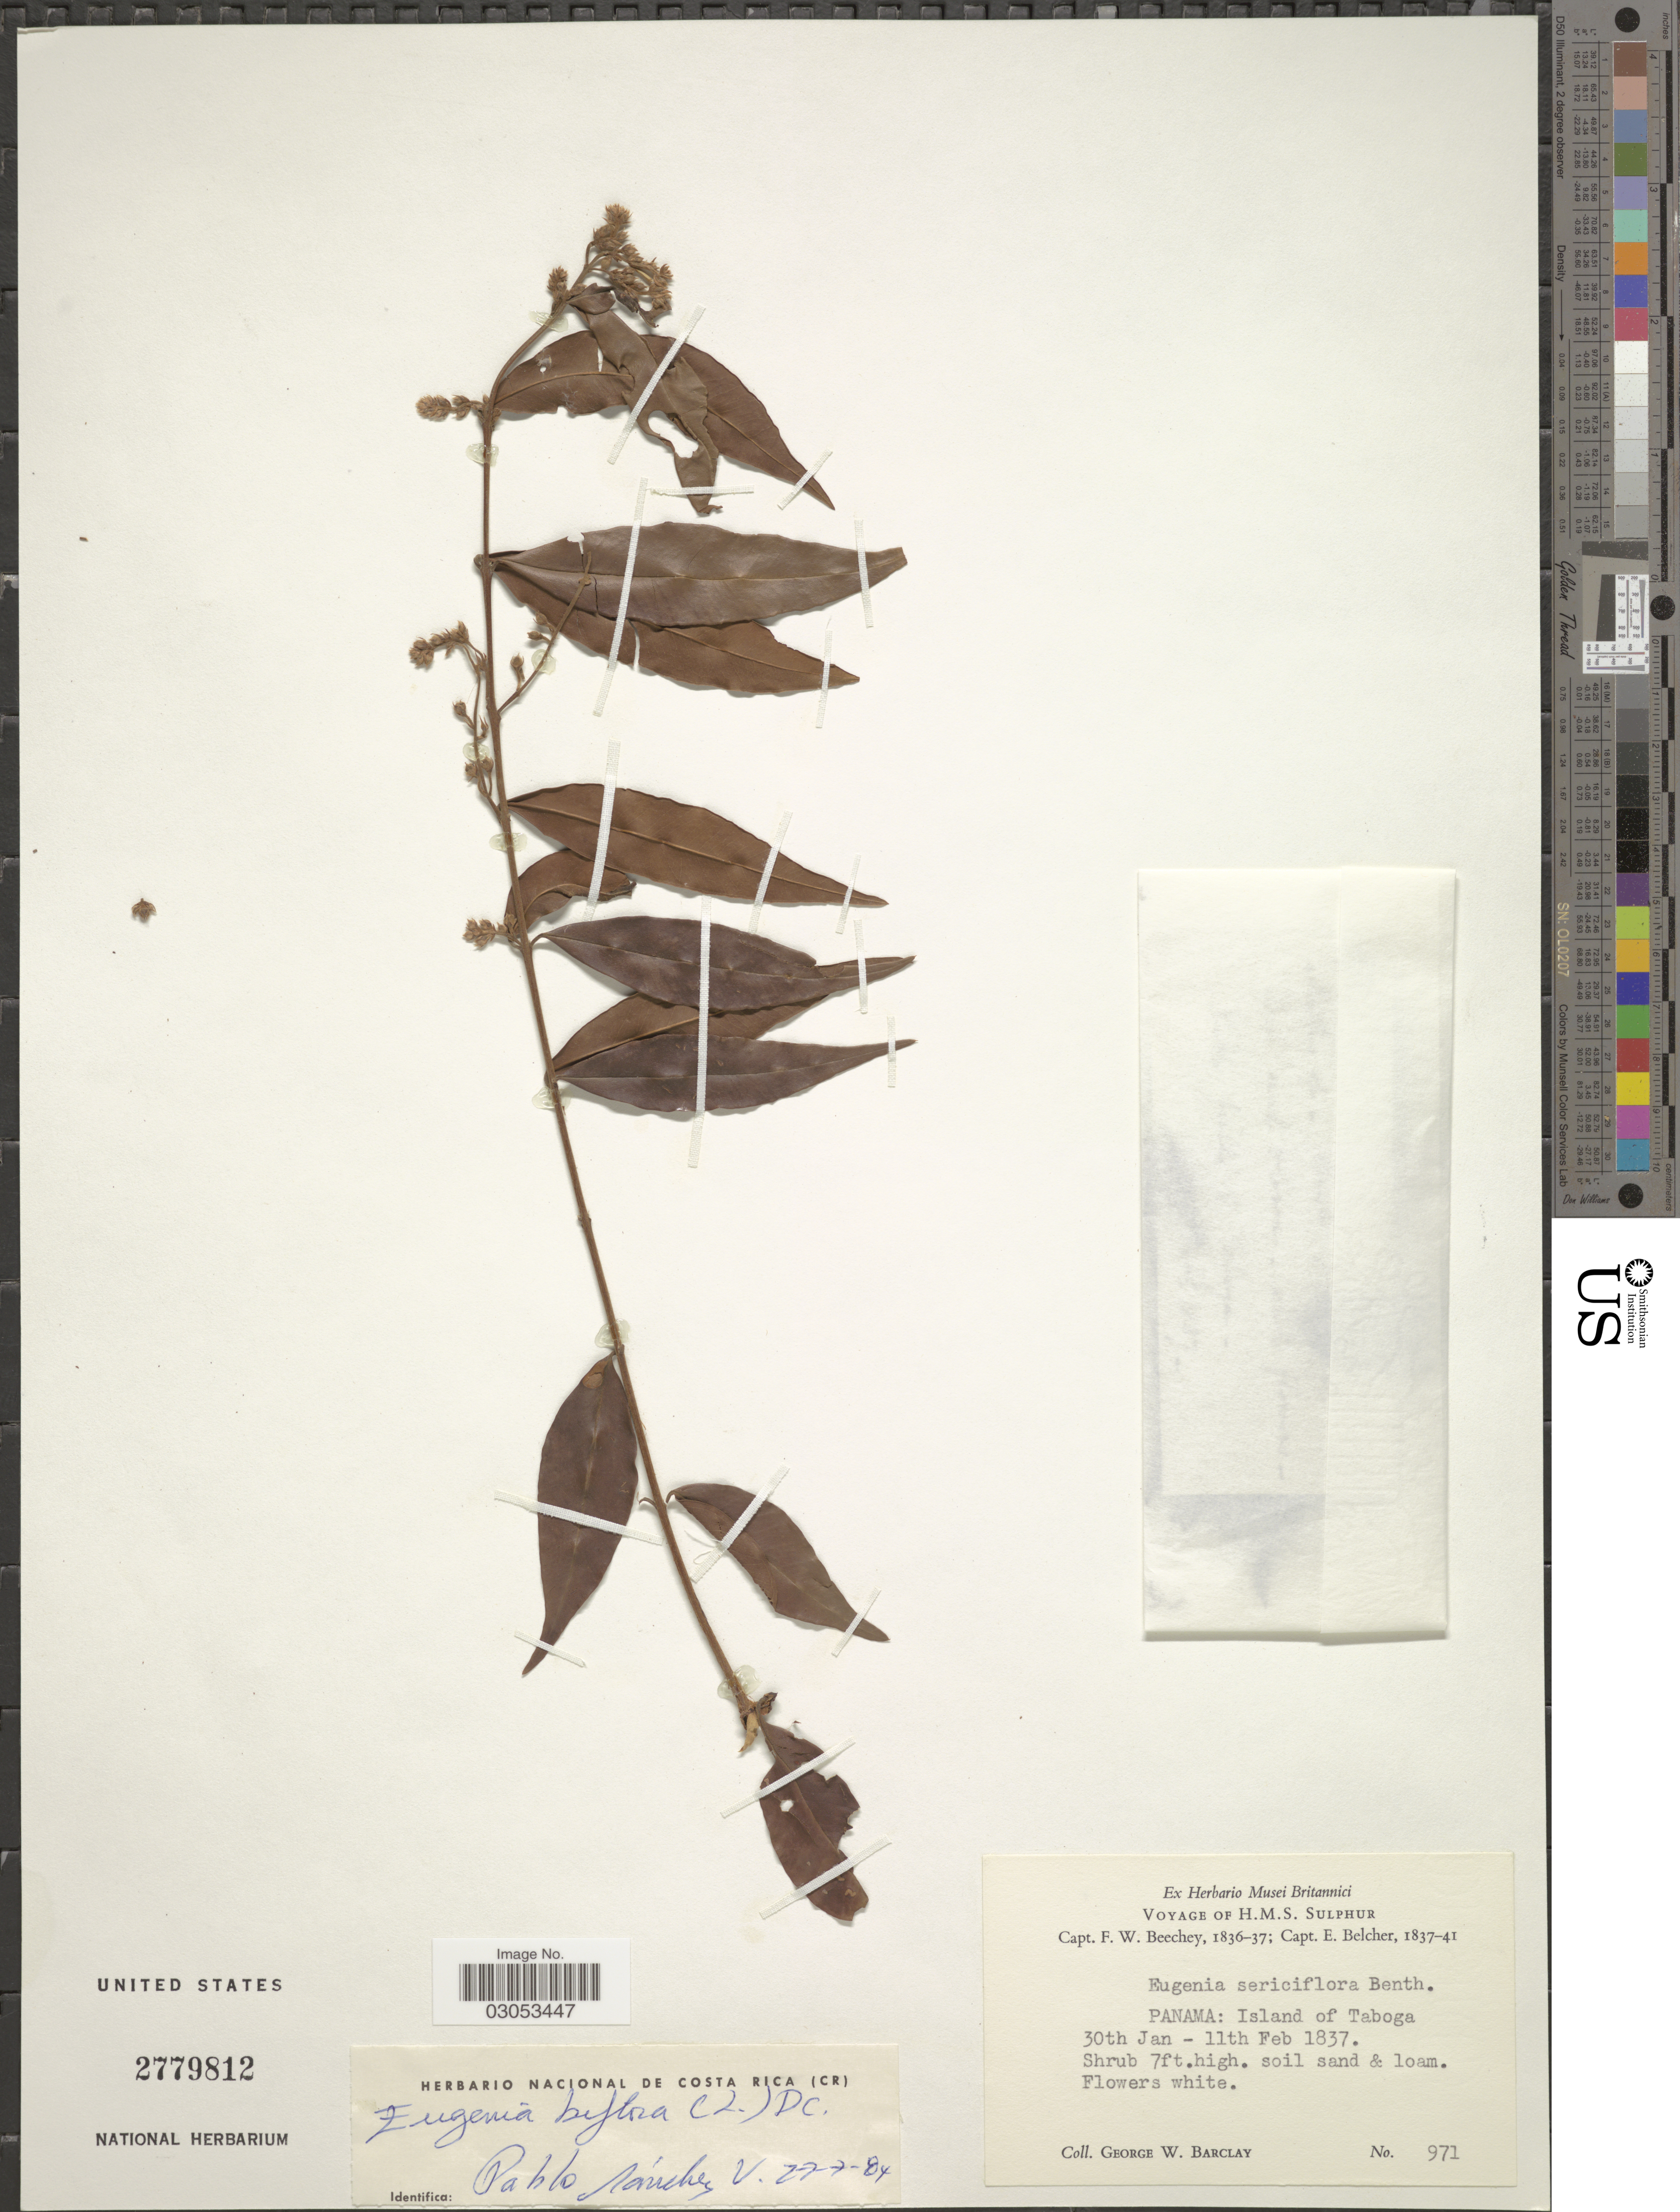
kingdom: Plantae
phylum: Tracheophyta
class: Magnoliopsida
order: Myrtales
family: Myrtaceae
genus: Eugenia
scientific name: Eugenia biflora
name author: (L.) DC.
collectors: G. W. Barclay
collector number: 971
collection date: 1837-01-30/1837-02-11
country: Panama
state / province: Panamá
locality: Island of Taboga.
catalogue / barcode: US 2779812